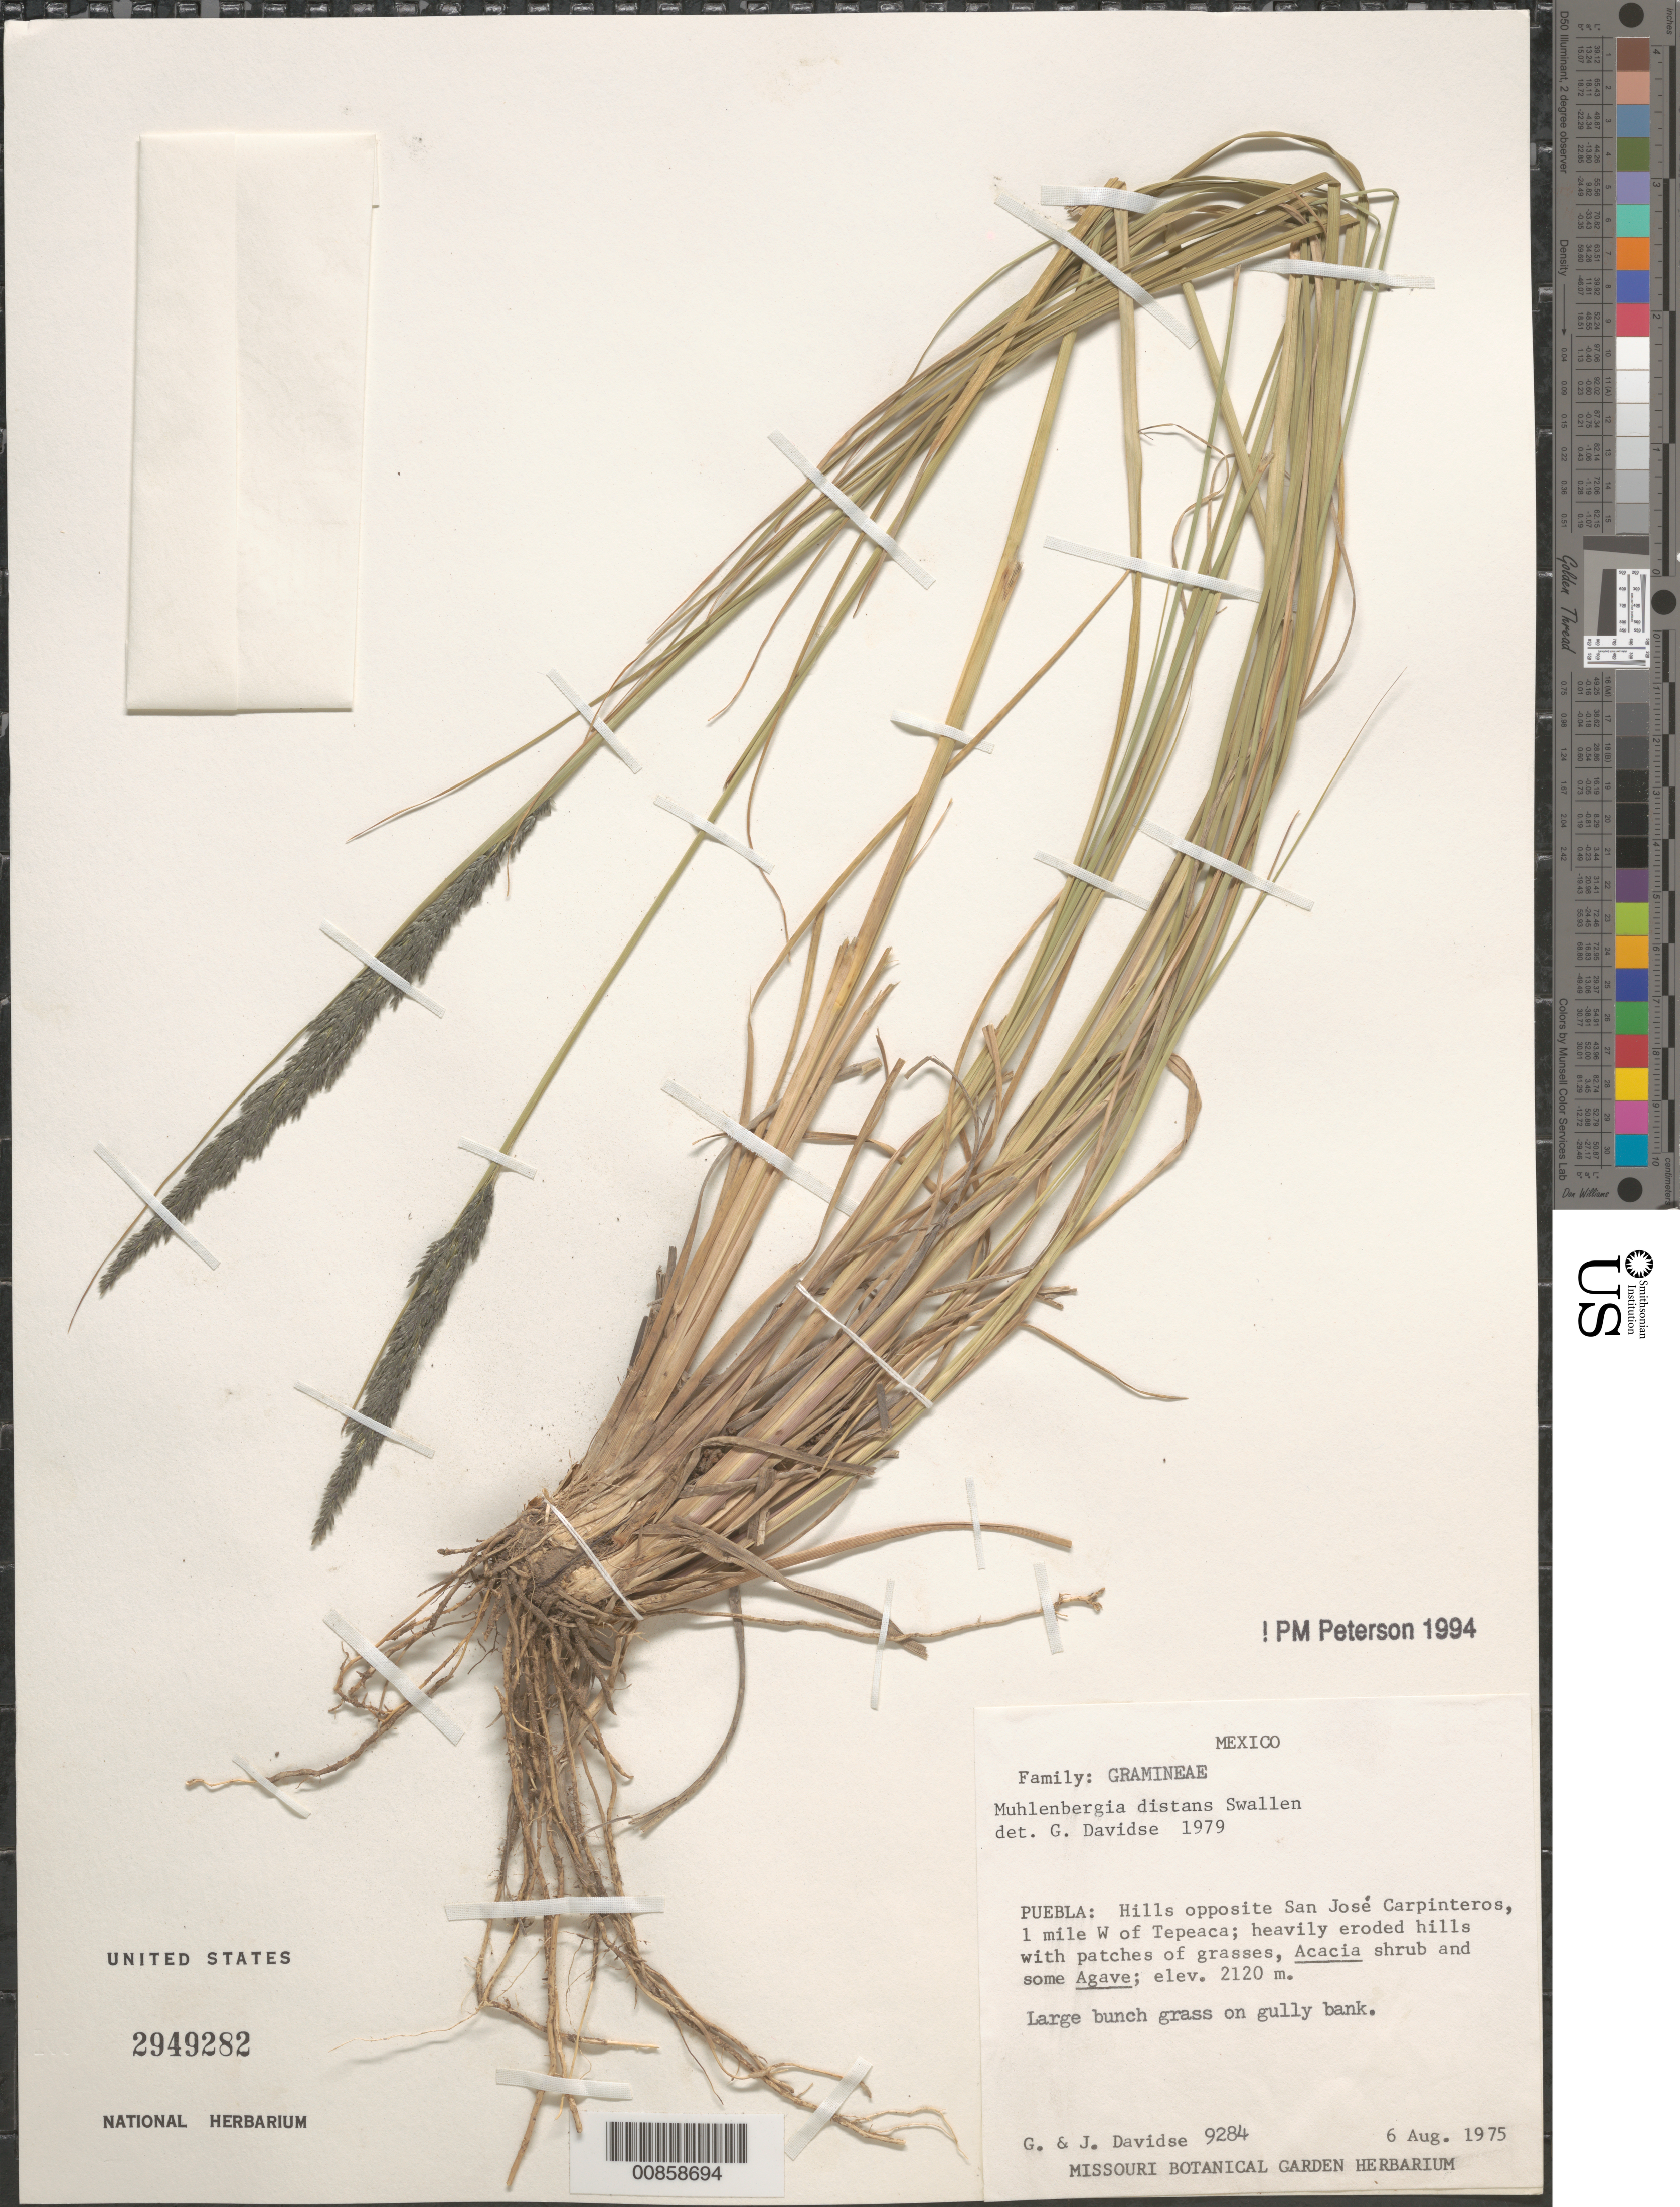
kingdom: Plantae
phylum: Tracheophyta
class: Liliopsida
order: Poales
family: Poaceae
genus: Muhlenbergia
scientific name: Muhlenbergia distans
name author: Swallen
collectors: G. Davidse & J. Davidse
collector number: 9284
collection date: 1975-08-06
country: Mexico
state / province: Puebla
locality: Hills opposite San José Carpinteros, 1 mile W of Tepeaca.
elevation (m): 2120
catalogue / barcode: US 2949282